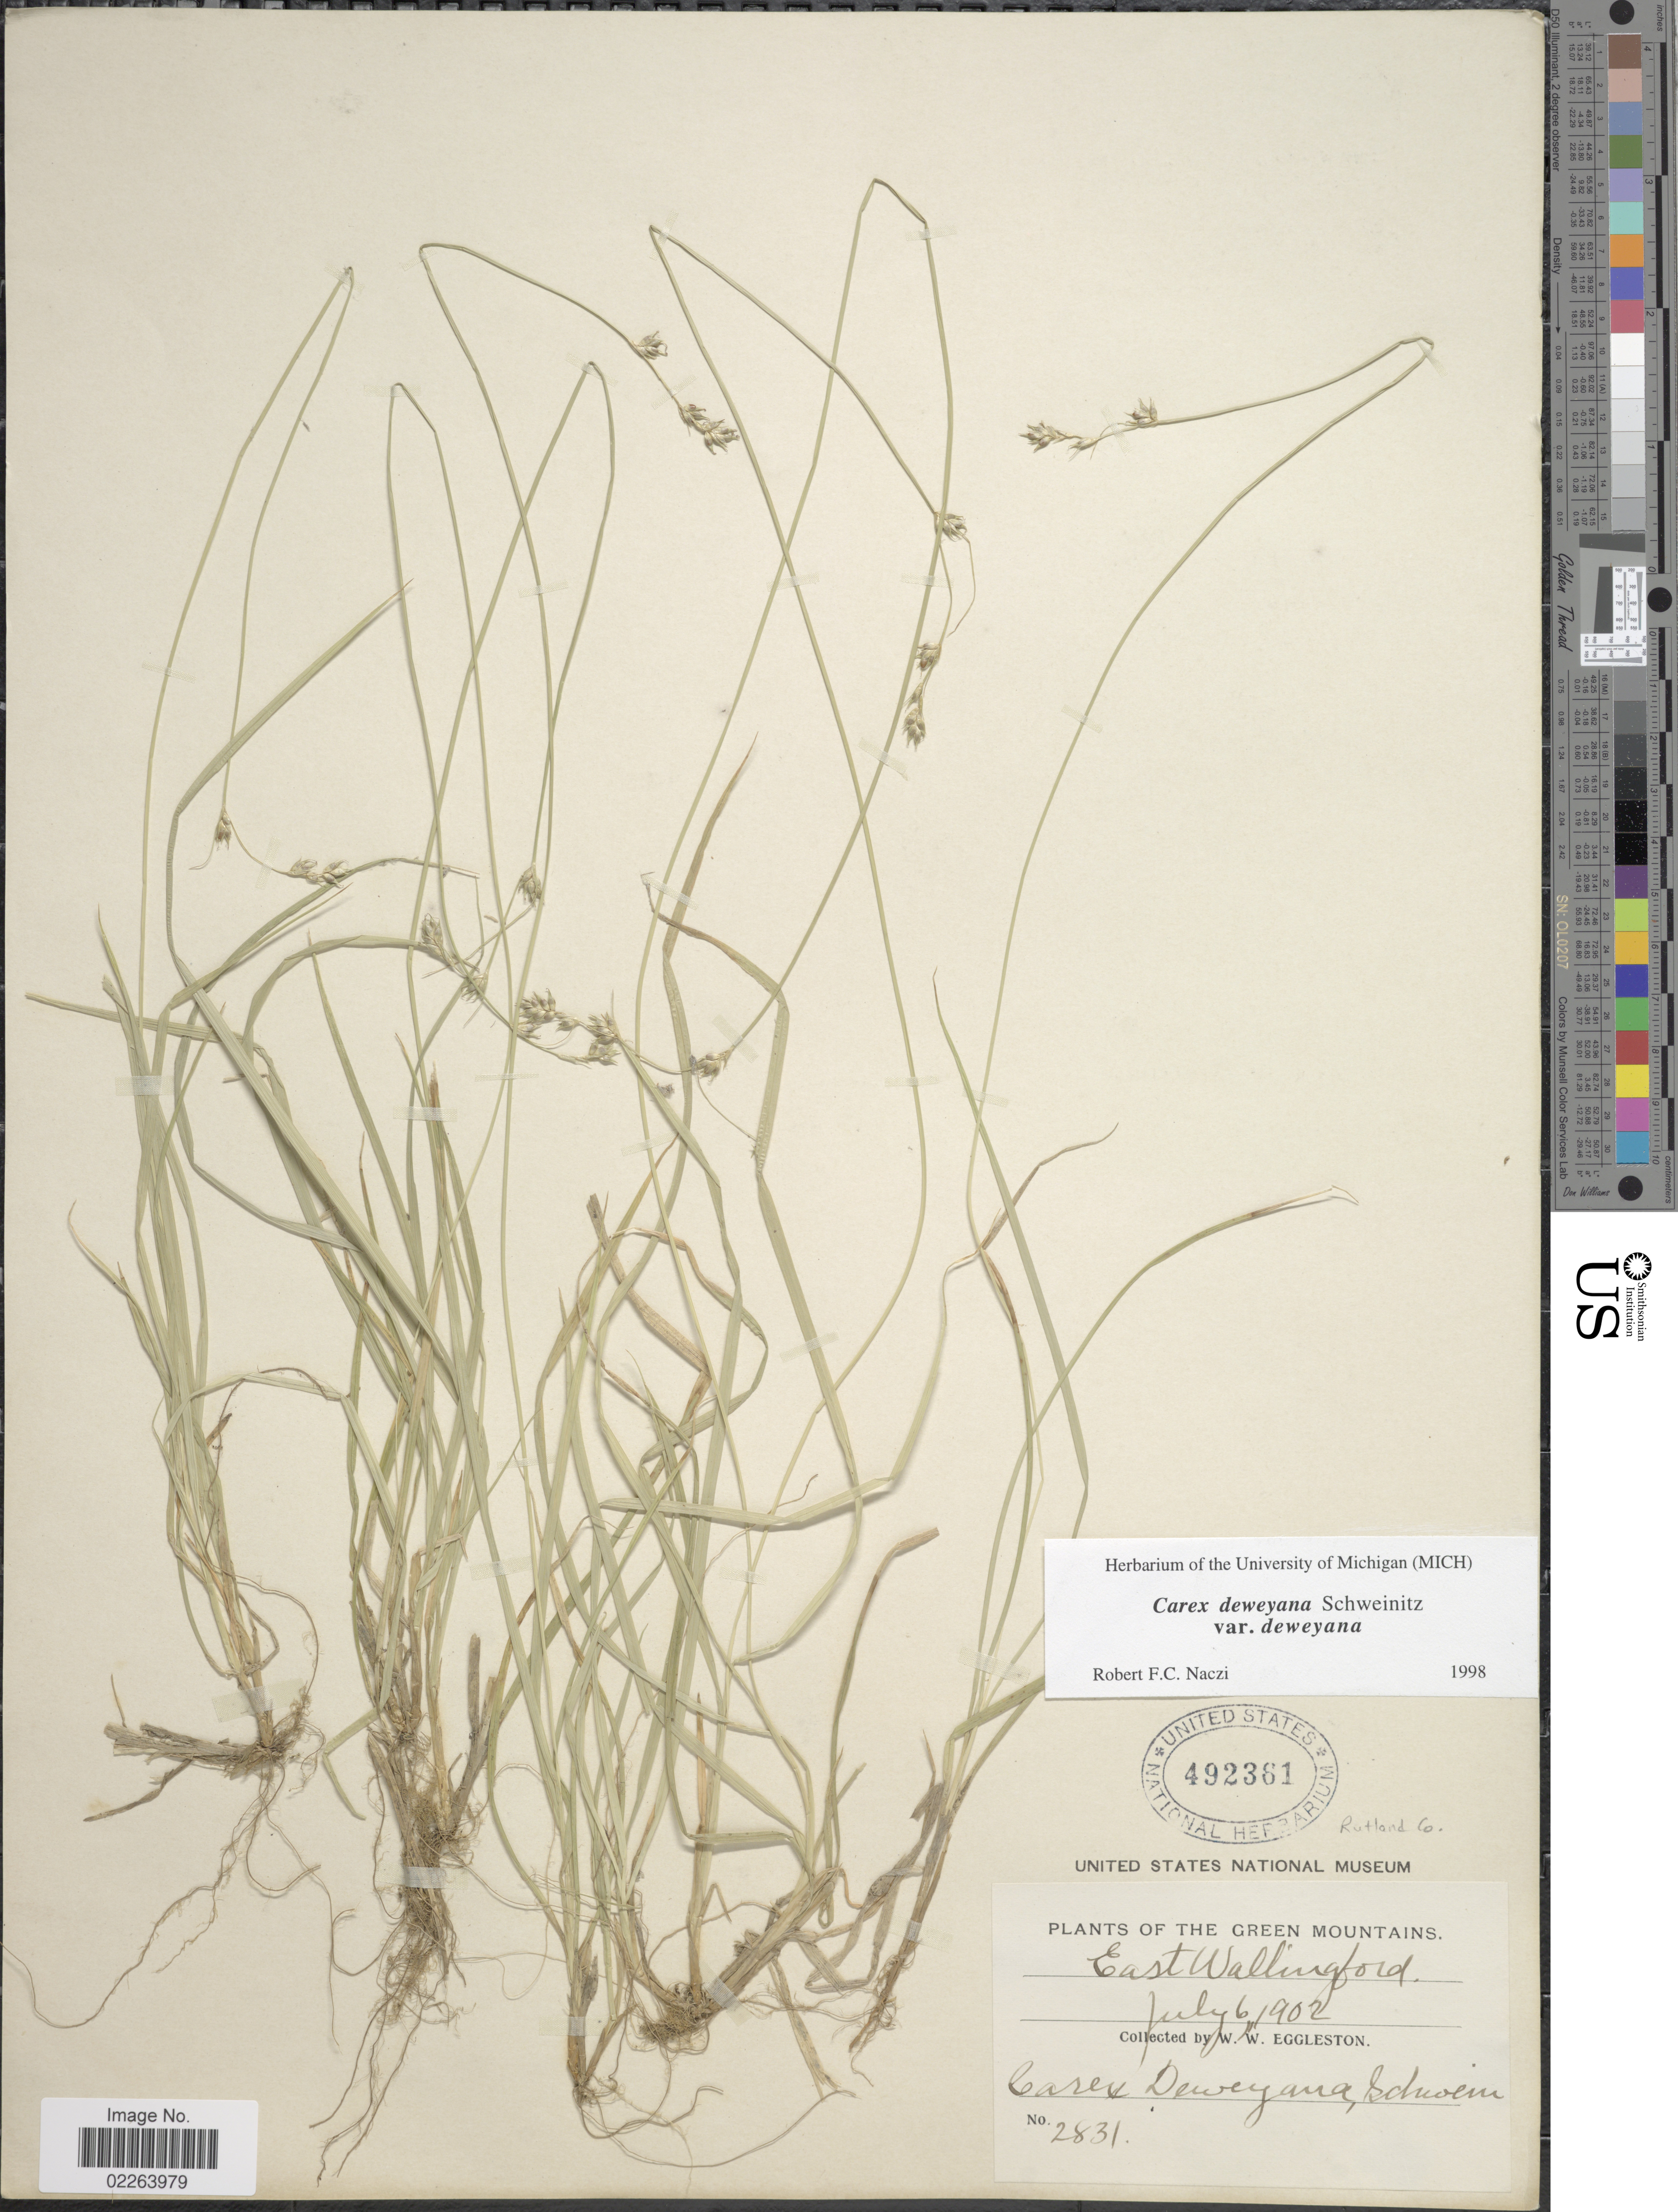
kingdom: Plantae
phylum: Tracheophyta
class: Liliopsida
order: Poales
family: Cyperaceae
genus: Carex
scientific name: Carex deweyana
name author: Schwein.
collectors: W. W. Eggleston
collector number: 2831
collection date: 1902-07-06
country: United States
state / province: Vermont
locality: The Green Mountains, East Wallingford, Rutland Co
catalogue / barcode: US 492361